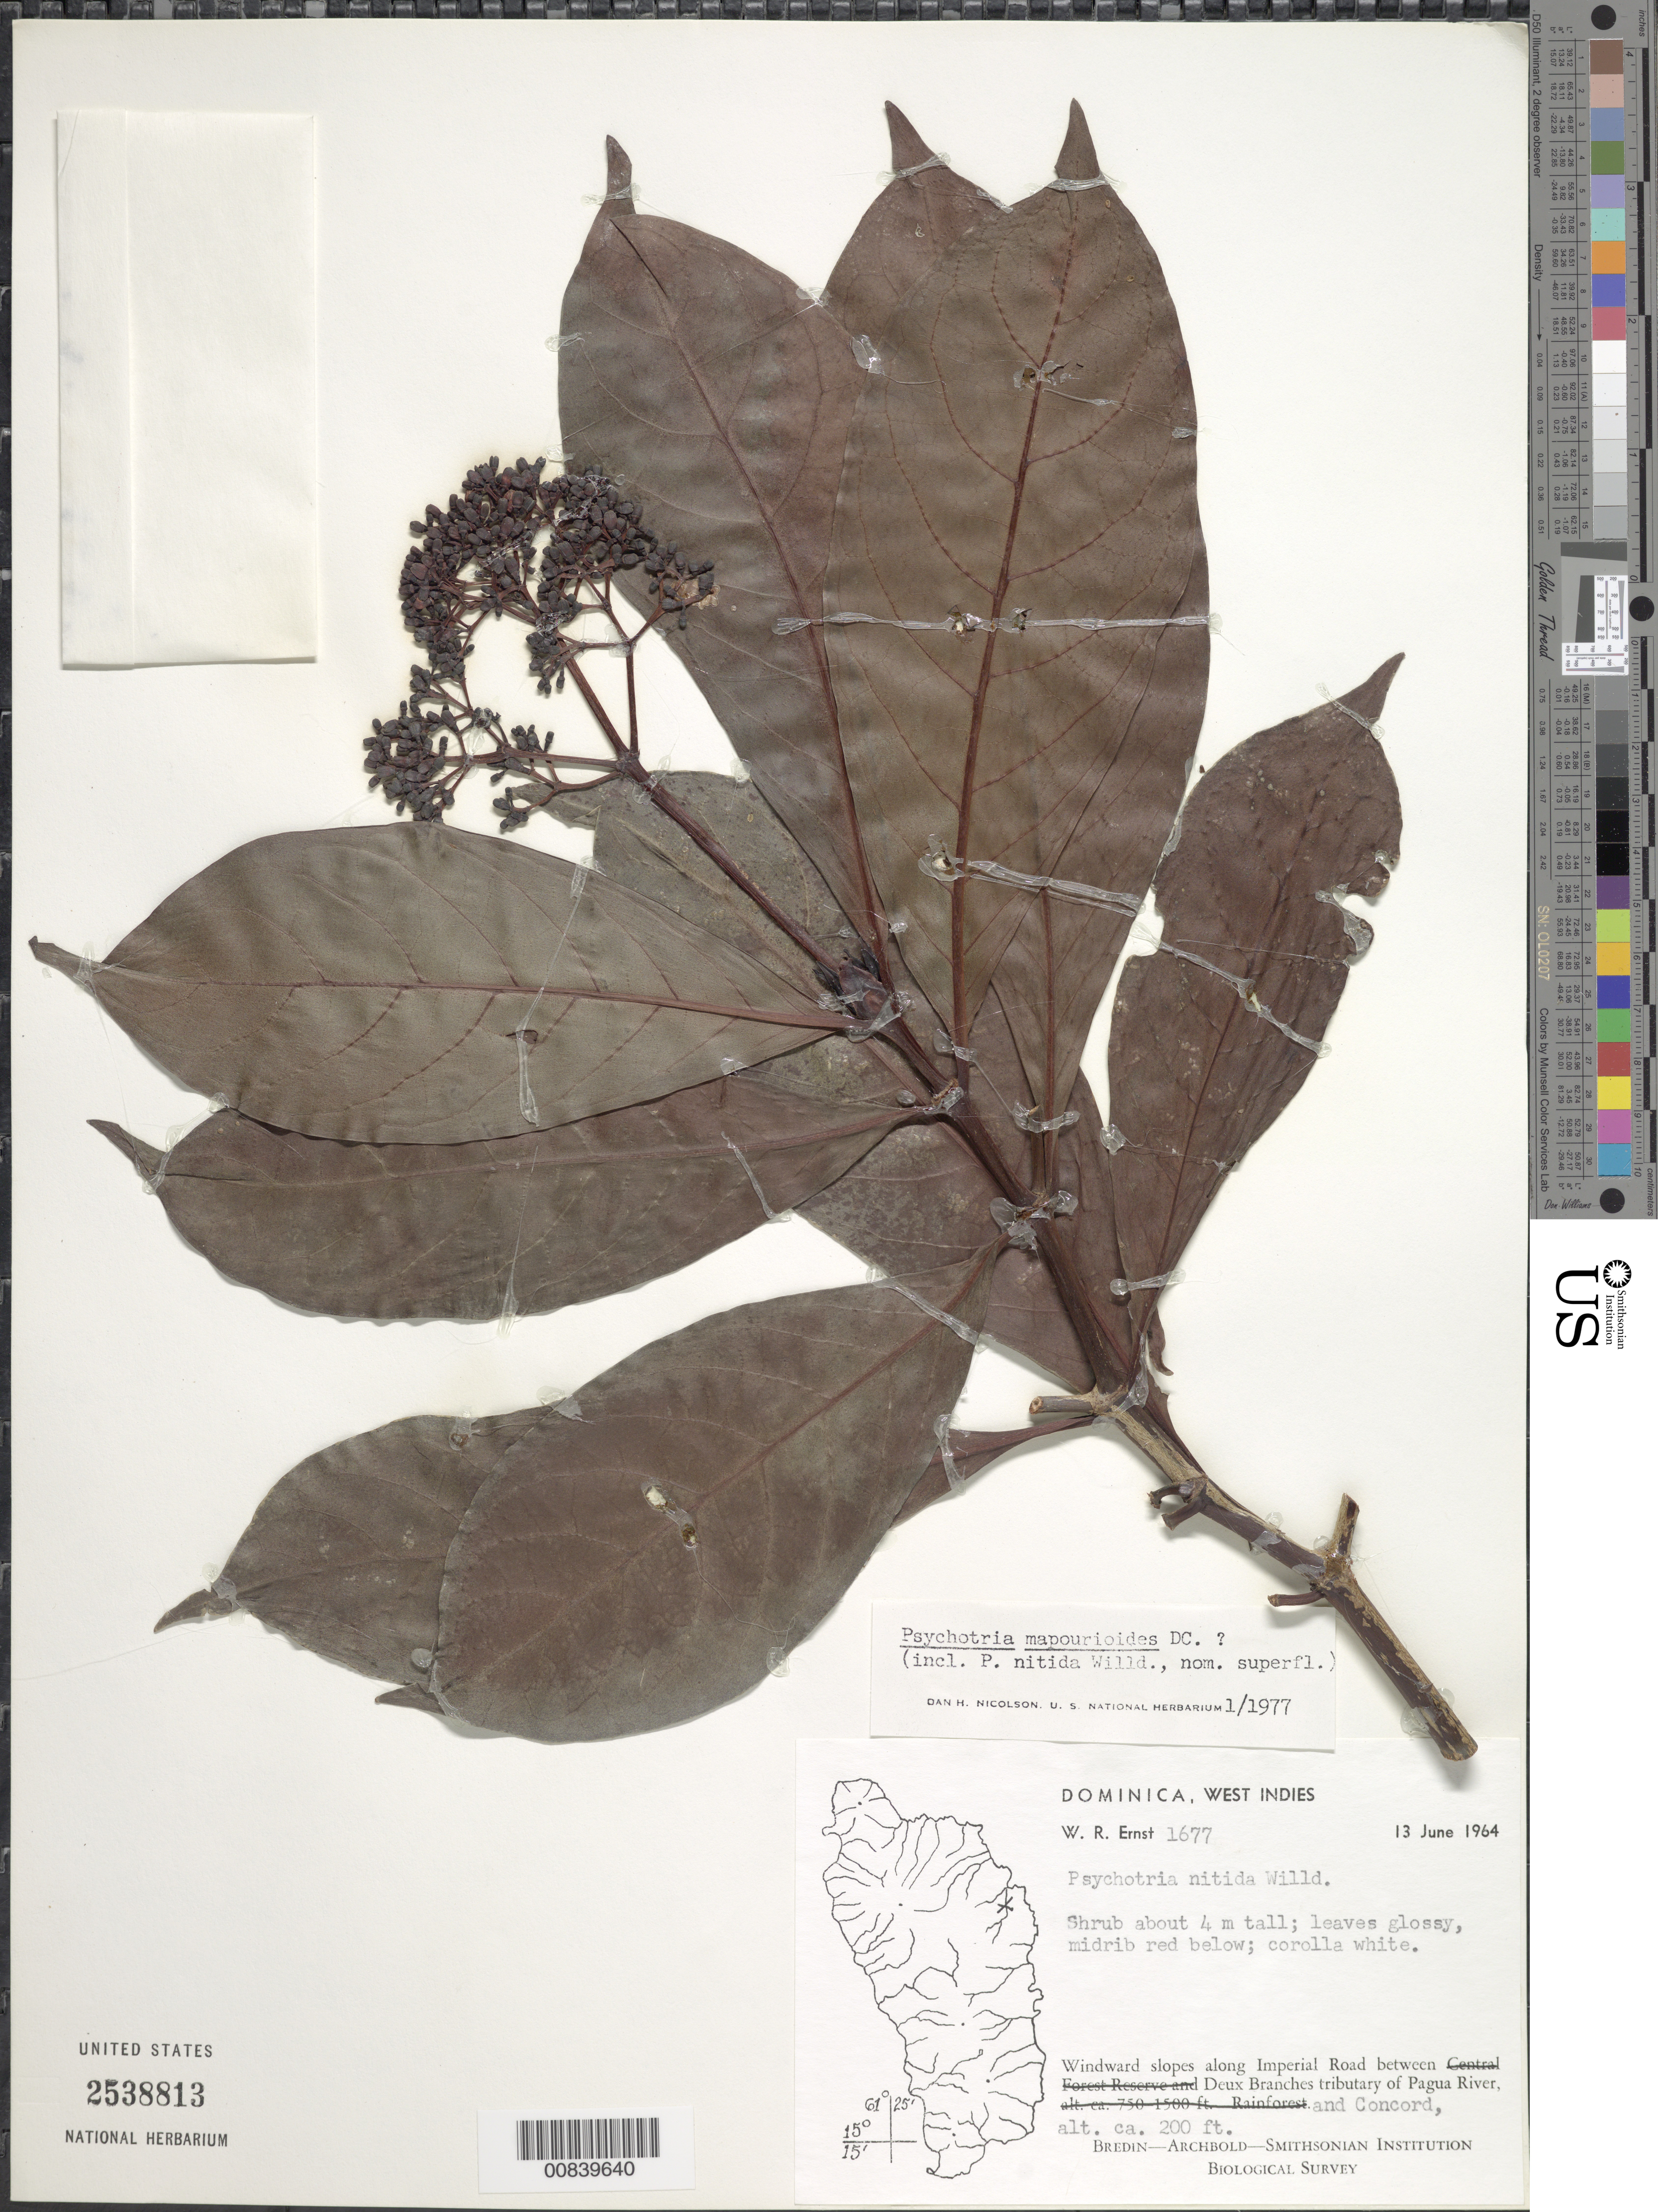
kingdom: Plantae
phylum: Tracheophyta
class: Magnoliopsida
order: Gentianales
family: Rubiaceae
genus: Psychotria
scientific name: Psychotria mapourioides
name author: DC.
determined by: Nicolson, Dan H.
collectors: W. R. Ernst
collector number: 1677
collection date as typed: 13 Jun 1964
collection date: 1964-06-13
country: Dominica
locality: Windward slopes, along Imperial Road between Deux Branches tributary of Pagua River and Concord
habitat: Windward slopes, along road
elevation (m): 61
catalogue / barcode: US 2538813